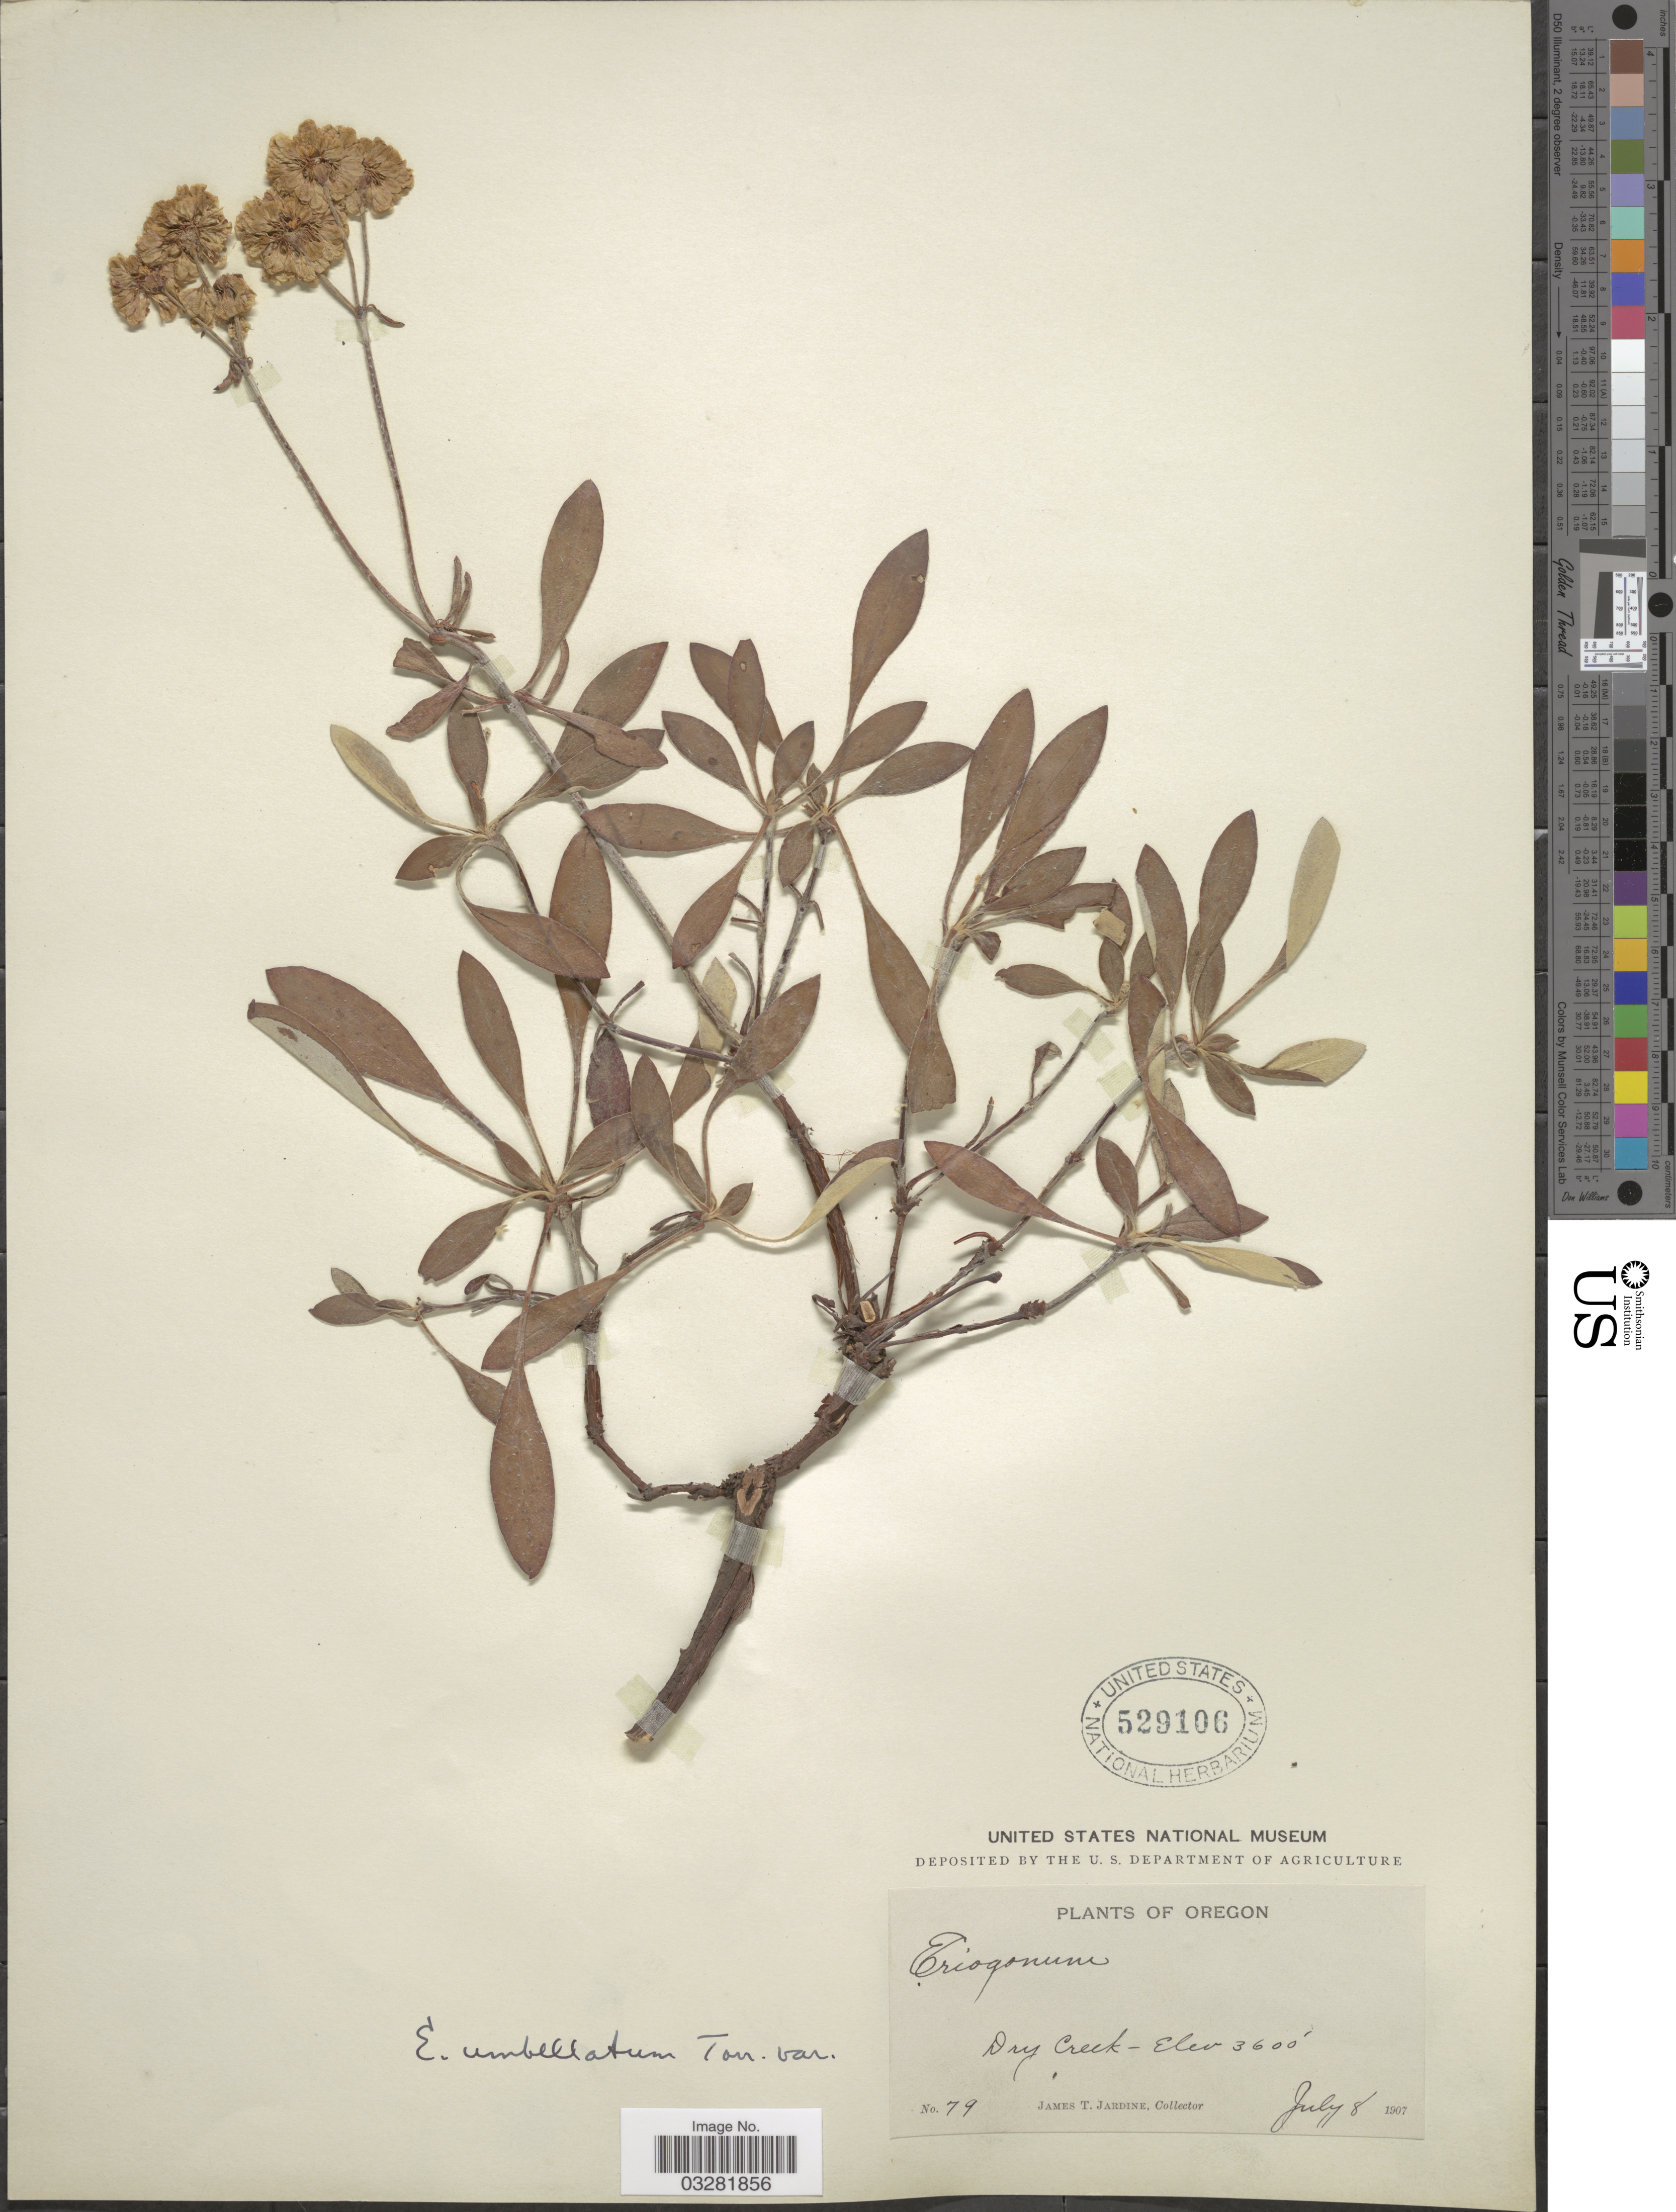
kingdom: Plantae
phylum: Tracheophyta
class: Magnoliopsida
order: Caryophyllales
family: Polygonaceae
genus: Eriogonum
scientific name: Eriogonum umbellatum var. subalpinum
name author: M.E. Jones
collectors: J. T. Jardine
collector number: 79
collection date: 1907-07-08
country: United States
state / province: Oregon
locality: Dry Creek.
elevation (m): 1097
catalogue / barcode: US 529106